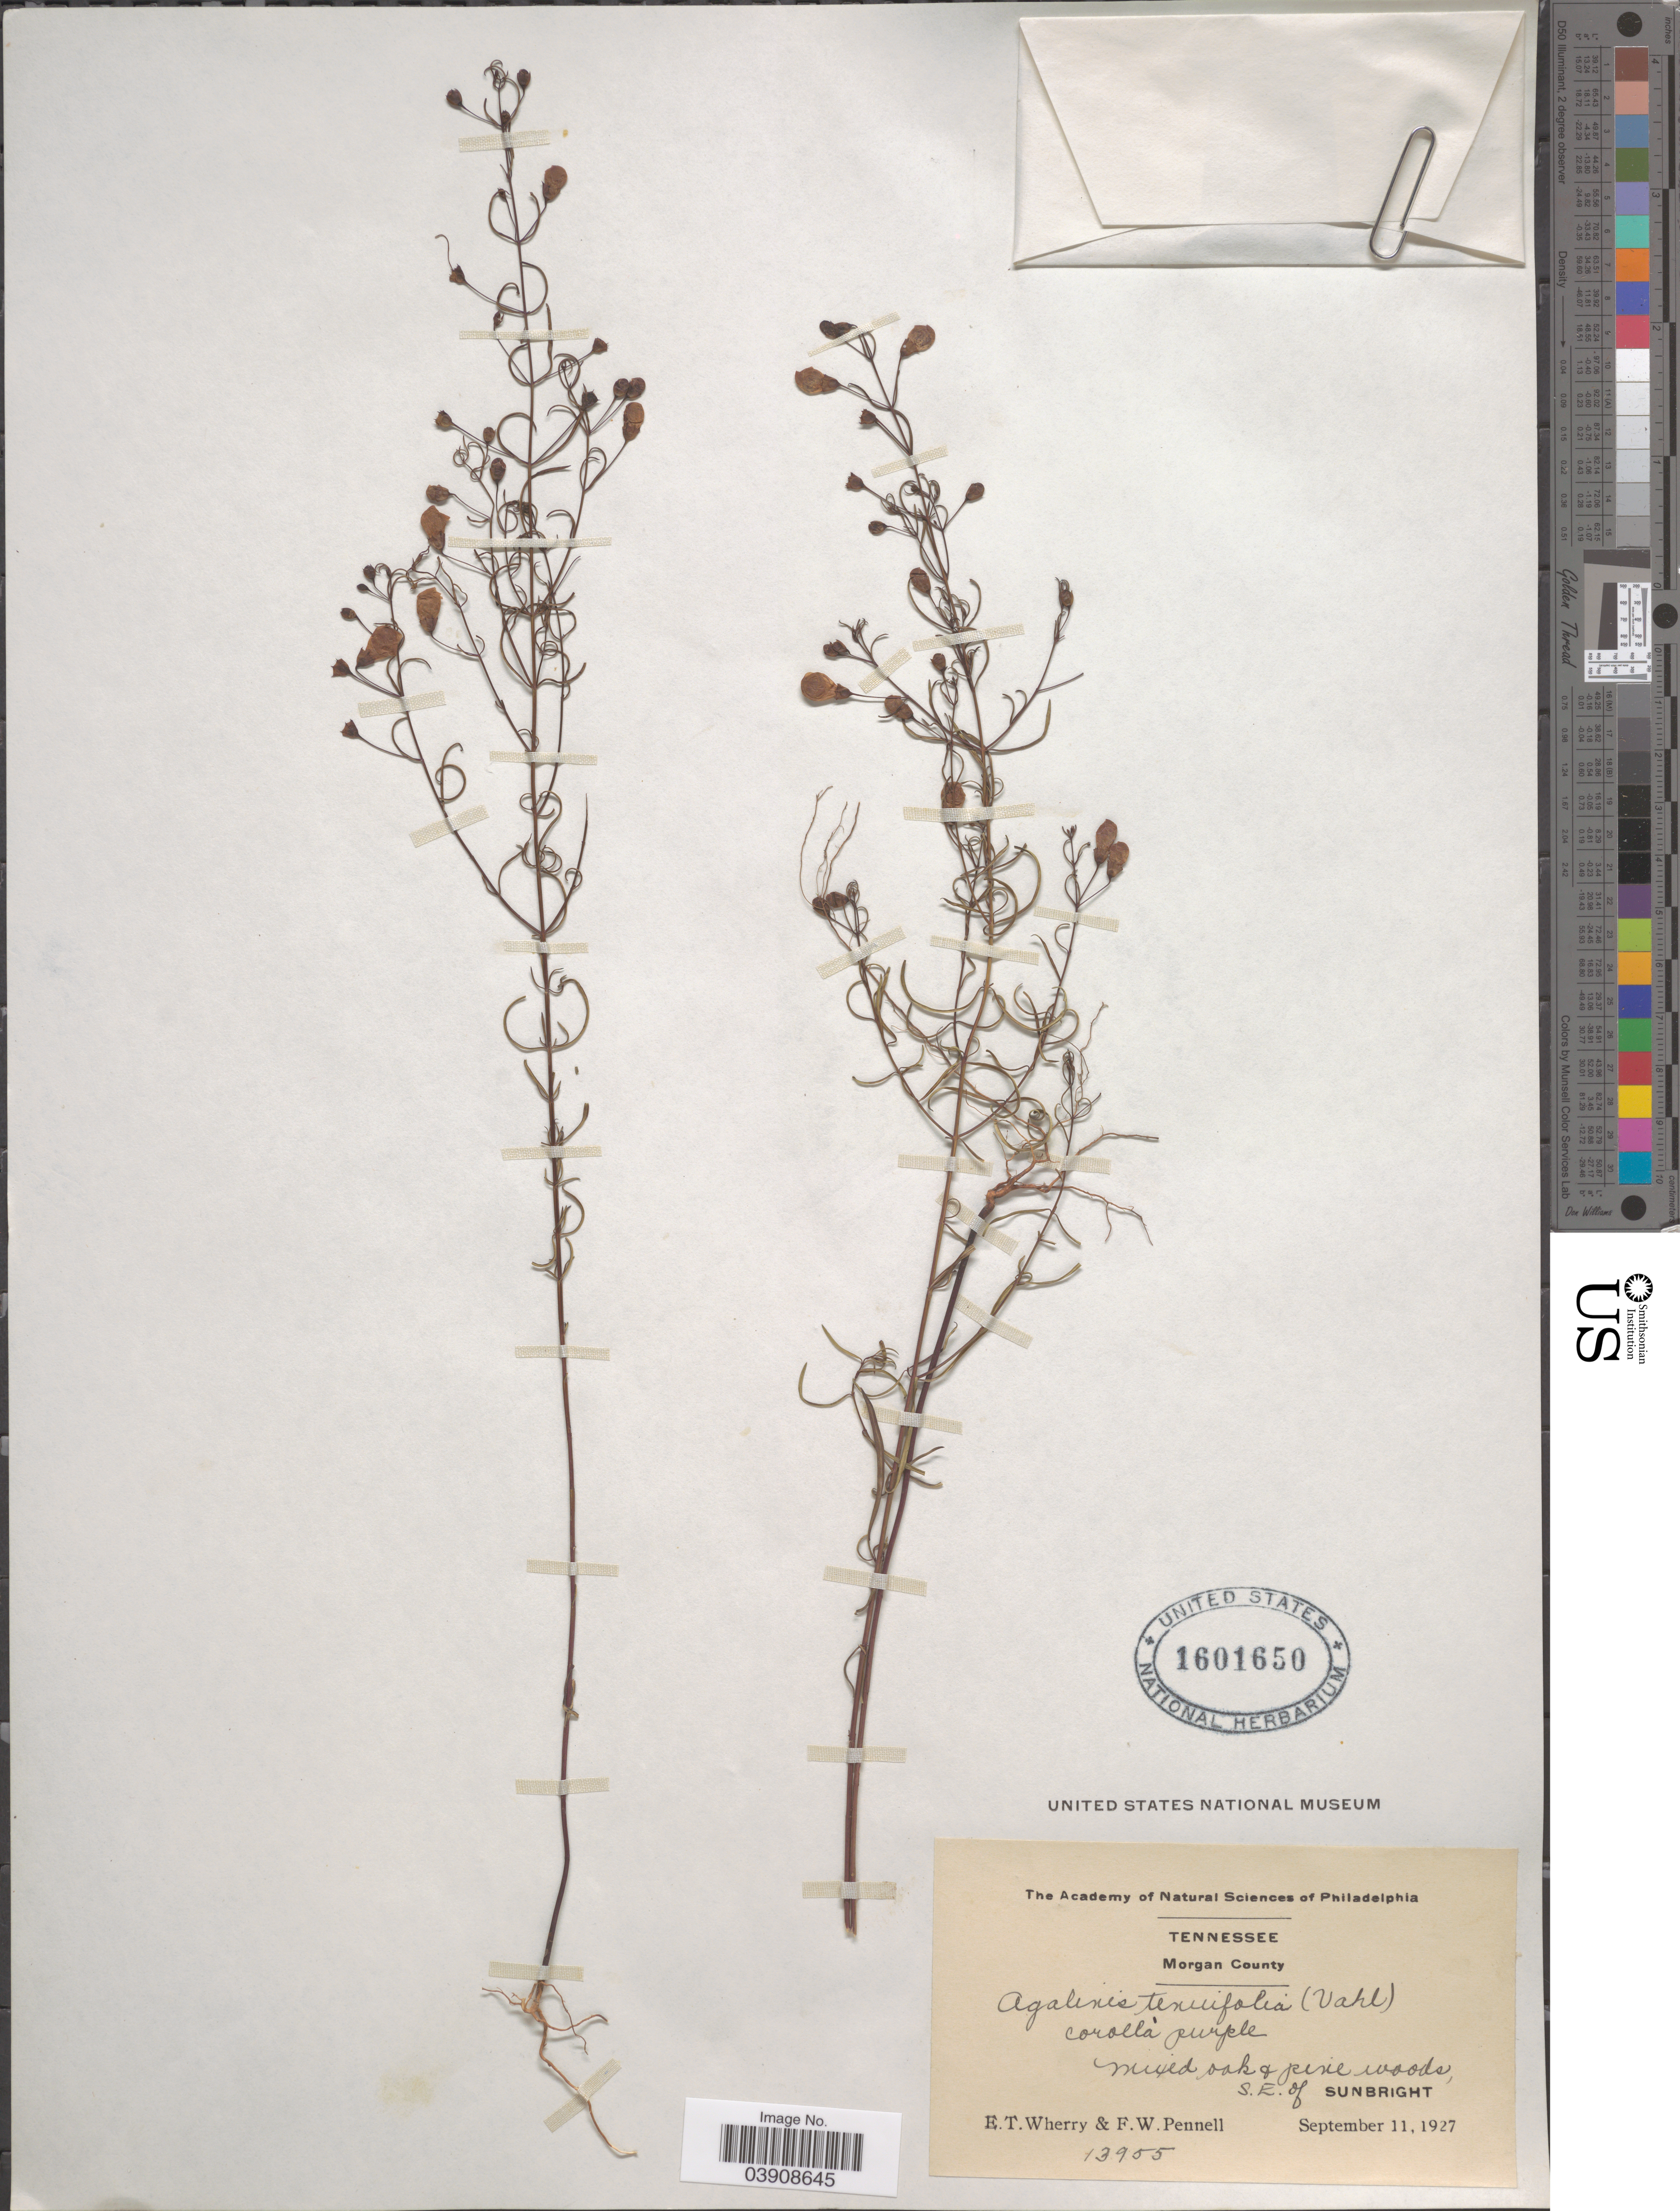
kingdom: Plantae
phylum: Tracheophyta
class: Magnoliopsida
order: Lamiales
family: Orobanchaceae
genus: Agalinis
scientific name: Agalinis tenuifolia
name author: (Vahl) Raf.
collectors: E. T. Wherry & F. W. Pennell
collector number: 13955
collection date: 1927-09-11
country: United States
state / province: Tennessee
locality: Morgan County. S. E. of Sunbright.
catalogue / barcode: US 1601650